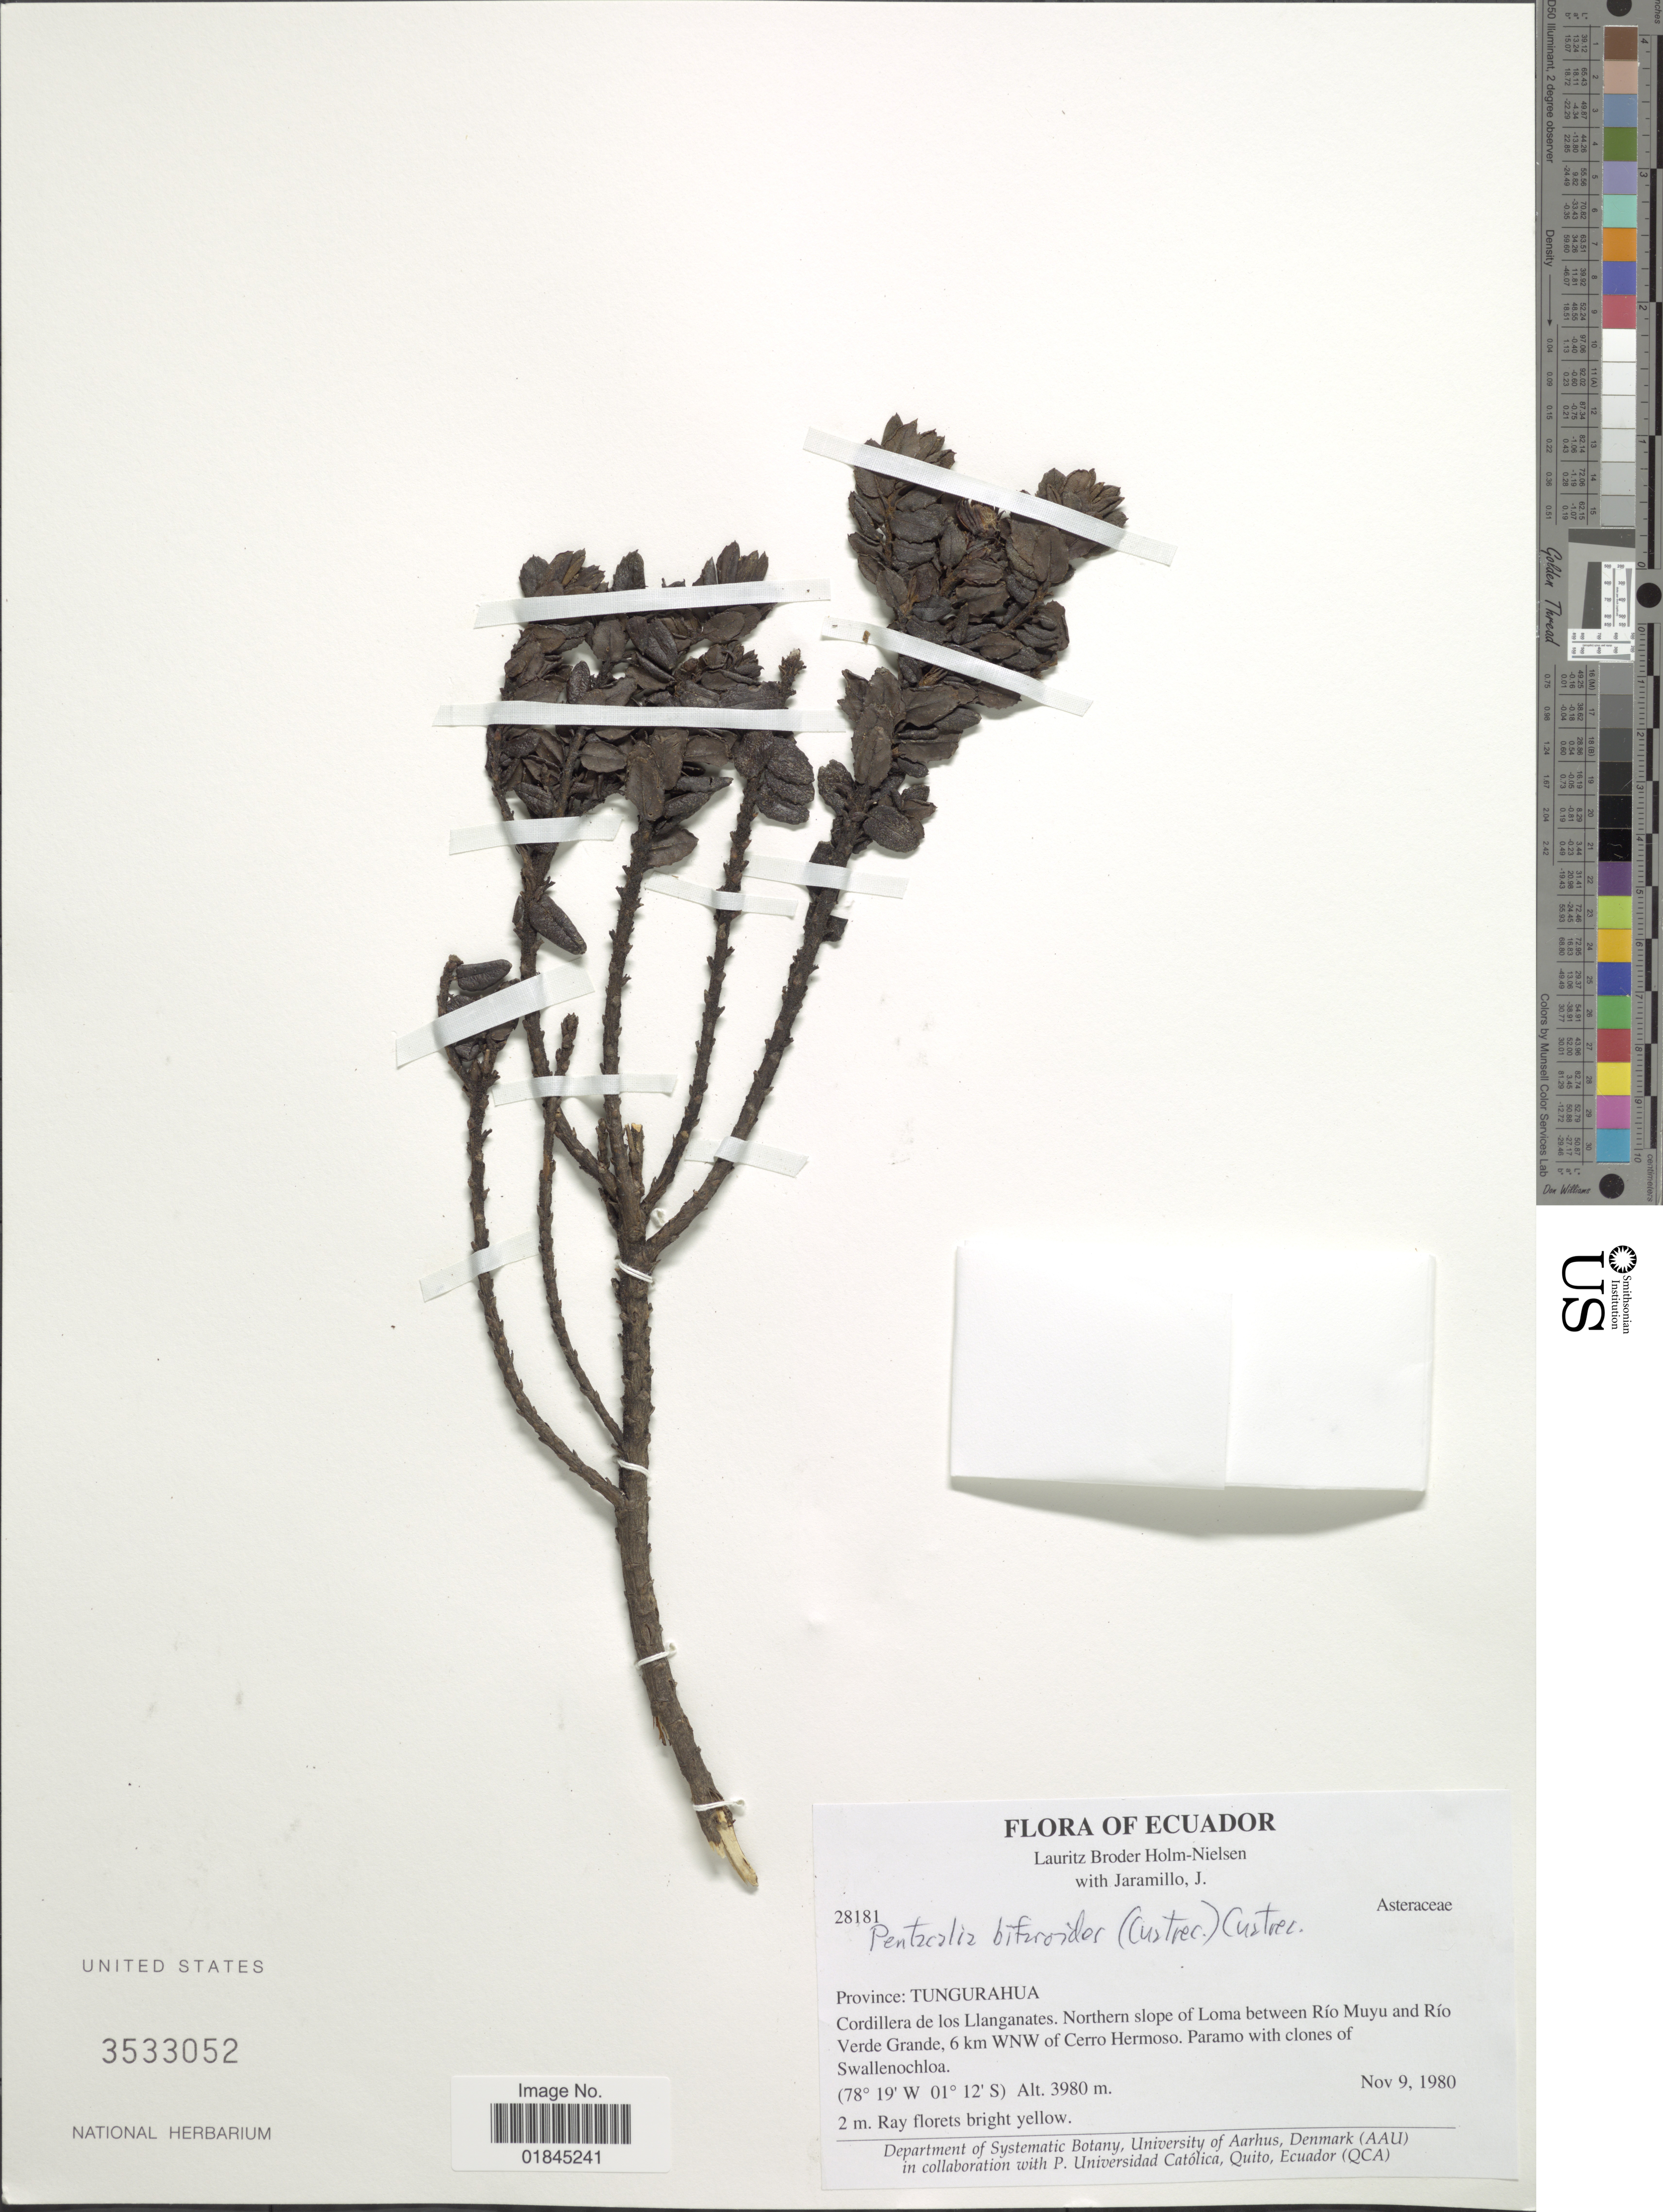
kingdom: Plantae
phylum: Tracheophyta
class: Magnoliopsida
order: Asterales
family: Asteraceae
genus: Pentacalia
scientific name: Pentacalia befarioides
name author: (Cuatrec.) Cuatrec.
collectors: L. B. Holm-Nielsen & J. Jaramillo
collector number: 28181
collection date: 1980-11-09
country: Ecuador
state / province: Tungurahua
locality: Province: Tungurahua. Cordillera de los Llanganates. Northern slope of Loma between Río Muyu and Río Verde Grande, 6 km WNW of Cerro Hermoso.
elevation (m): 3980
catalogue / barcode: US 3533052